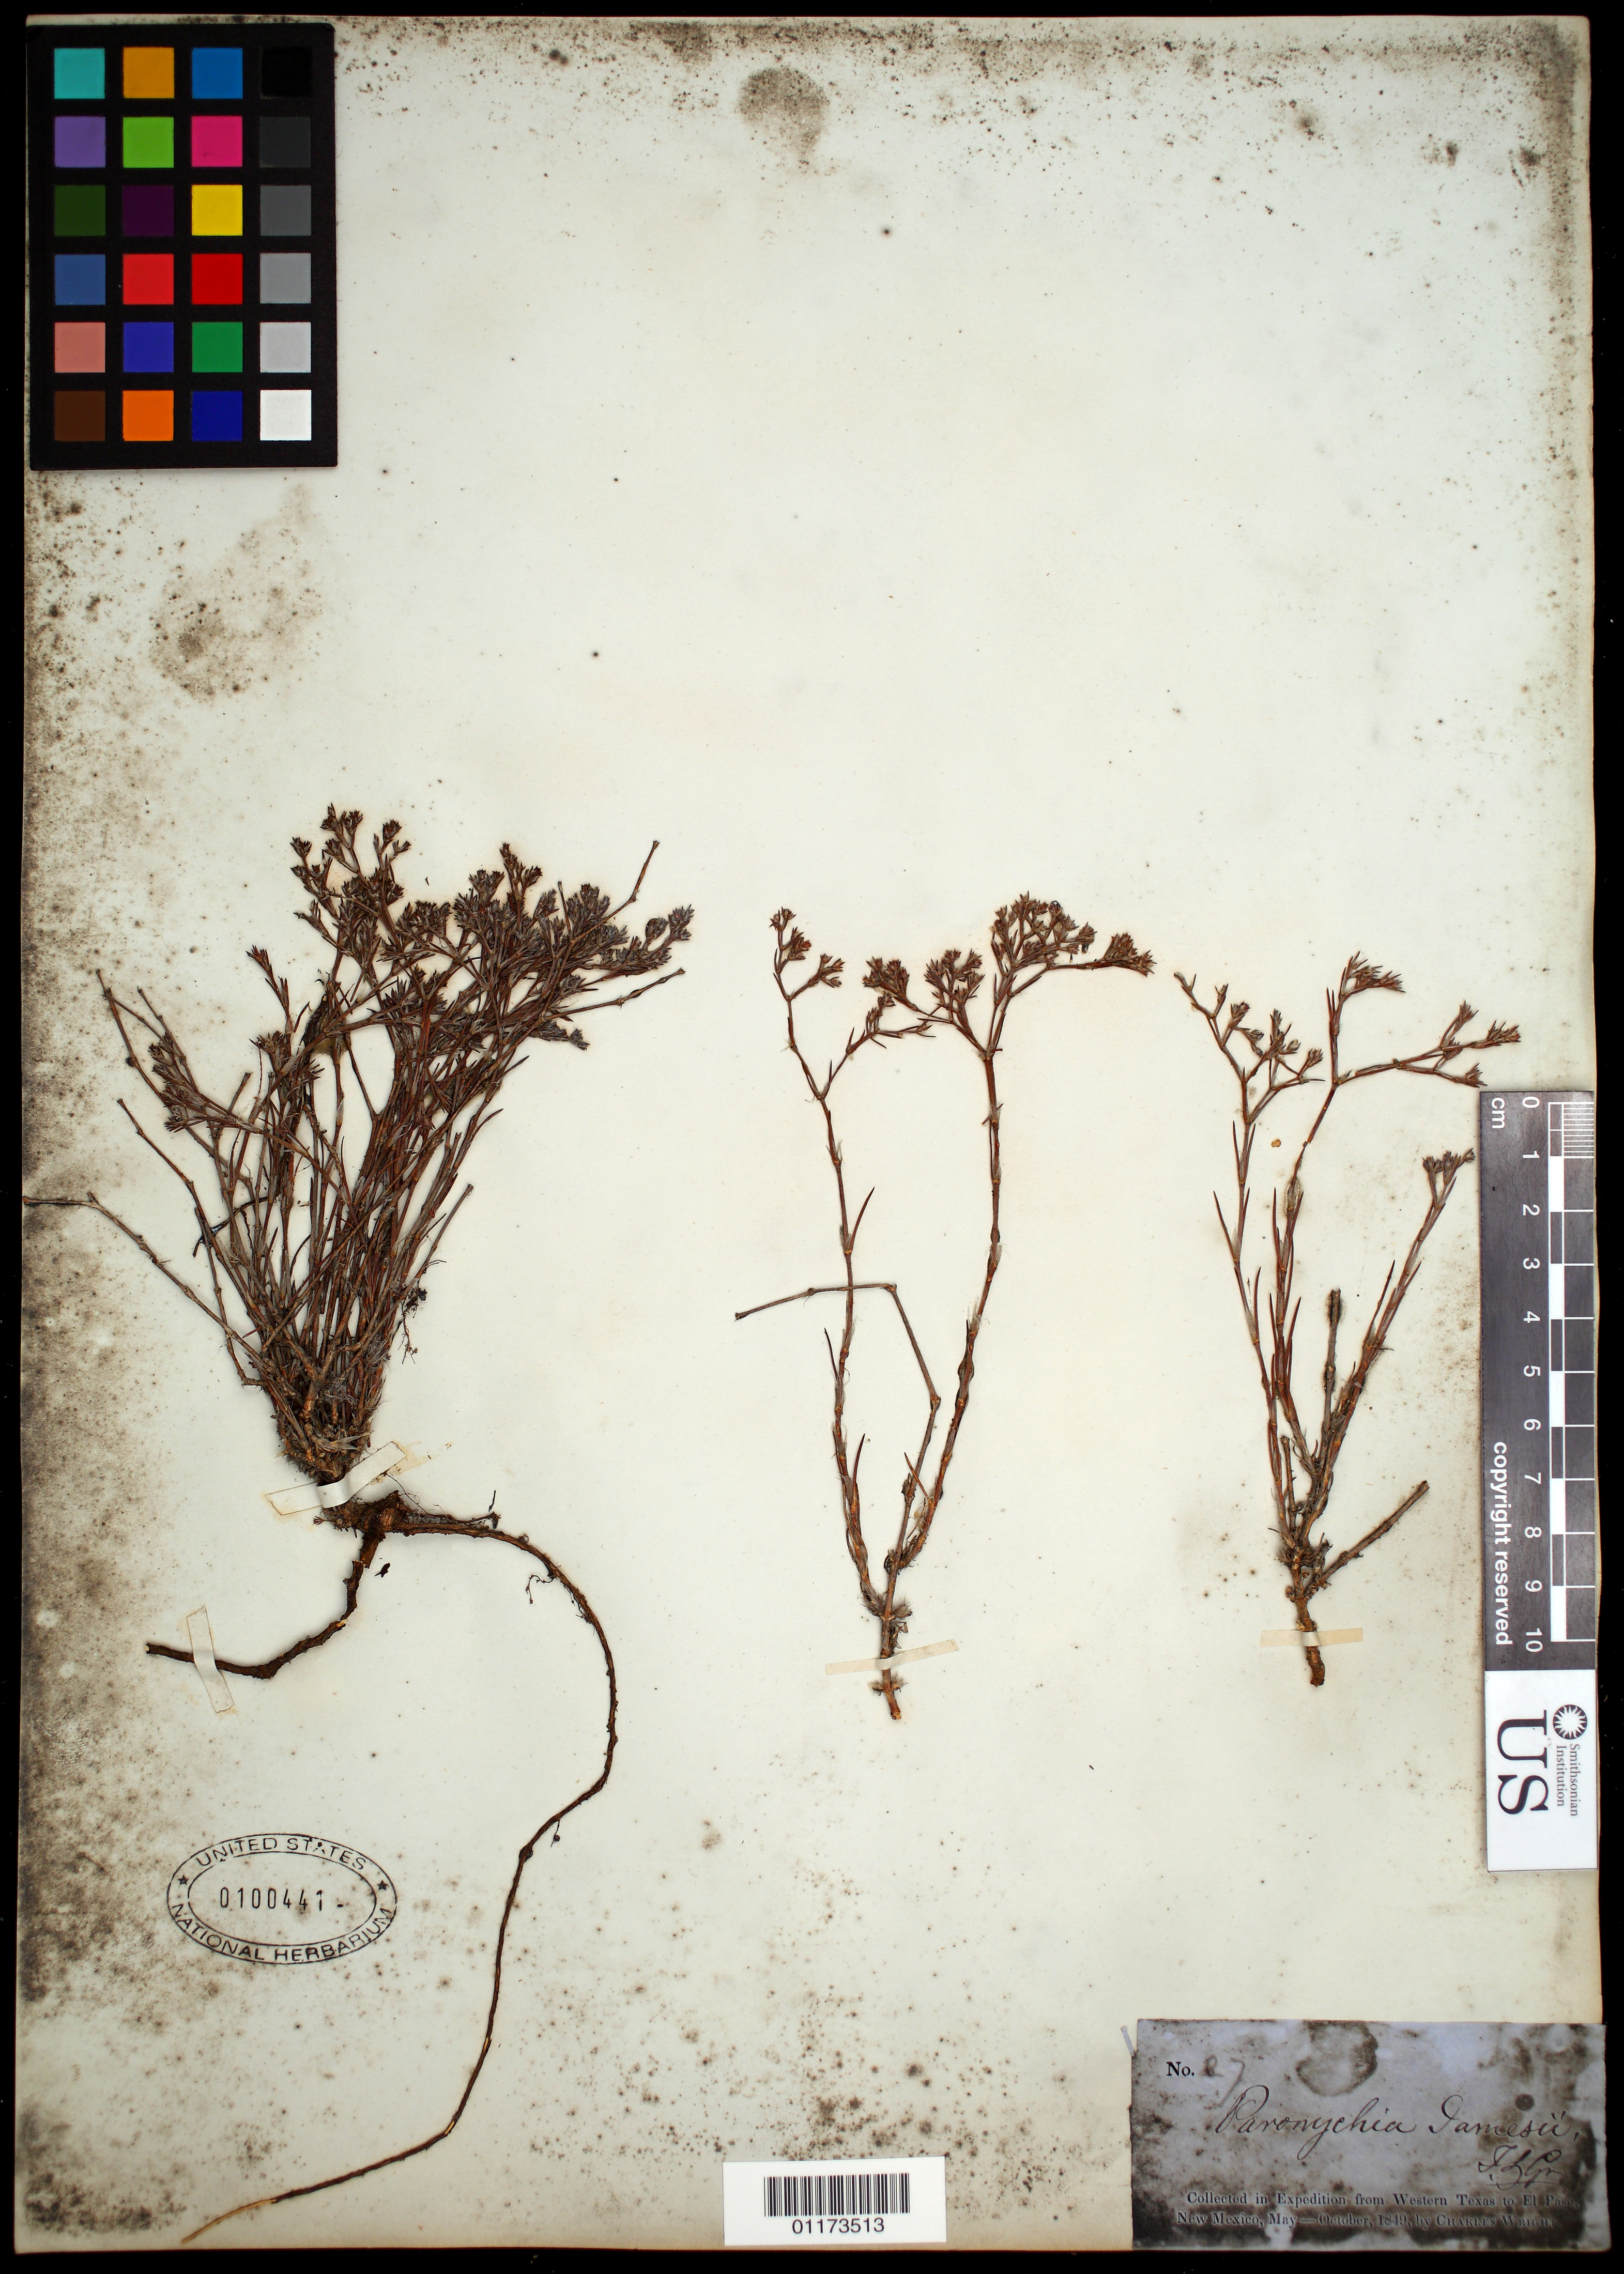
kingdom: Plantae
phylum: Tracheophyta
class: Magnoliopsida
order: Caryophyllales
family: Caryophyllaceae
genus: Paronychia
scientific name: Paronychia jamesii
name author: Torr. & A. Gray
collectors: C. Wright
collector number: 27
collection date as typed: May 1849 to -- Oct 1849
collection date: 1849-05/1849-10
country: United States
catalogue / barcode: US 100441